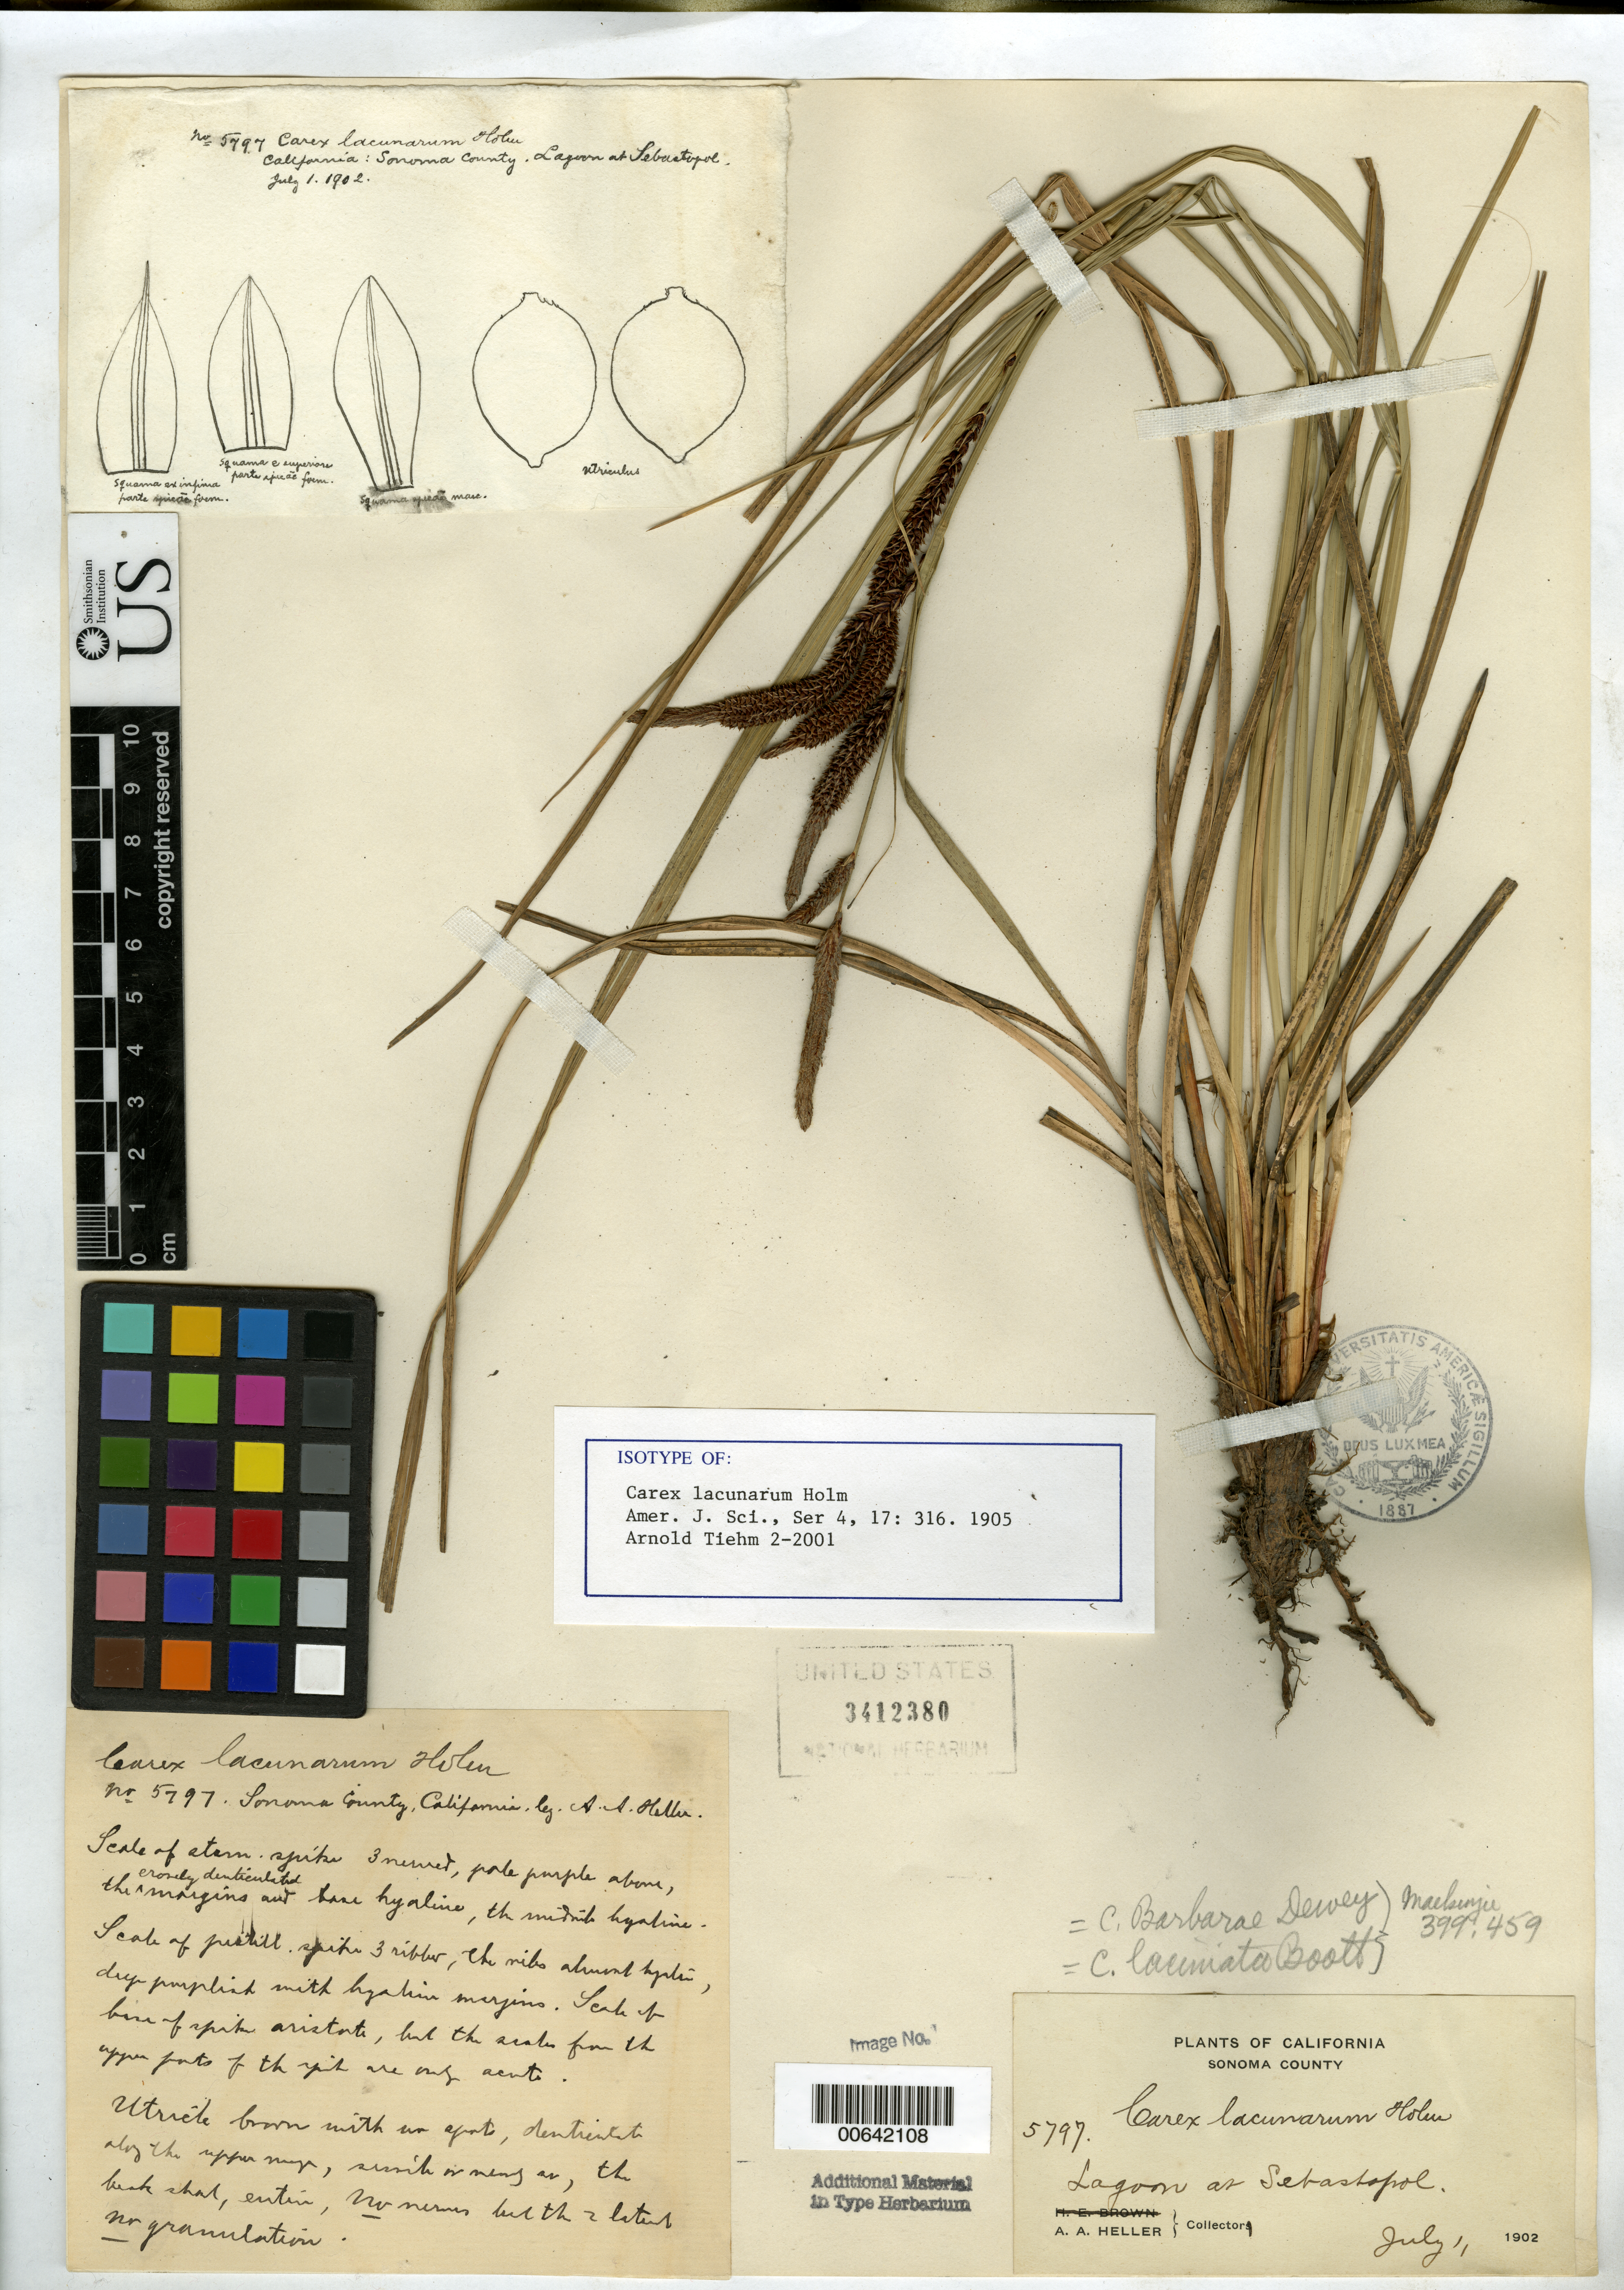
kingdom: Plantae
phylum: Tracheophyta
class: Liliopsida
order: Poales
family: Cyperaceae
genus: Carex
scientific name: Carex lacunarum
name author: Holm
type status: Syntype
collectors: A. A. Heller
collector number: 5797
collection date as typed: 01 Jul 1902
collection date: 1902-07-01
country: United States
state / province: California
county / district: Sonoma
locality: Lagoon at Sebastopol.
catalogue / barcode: US 3412380